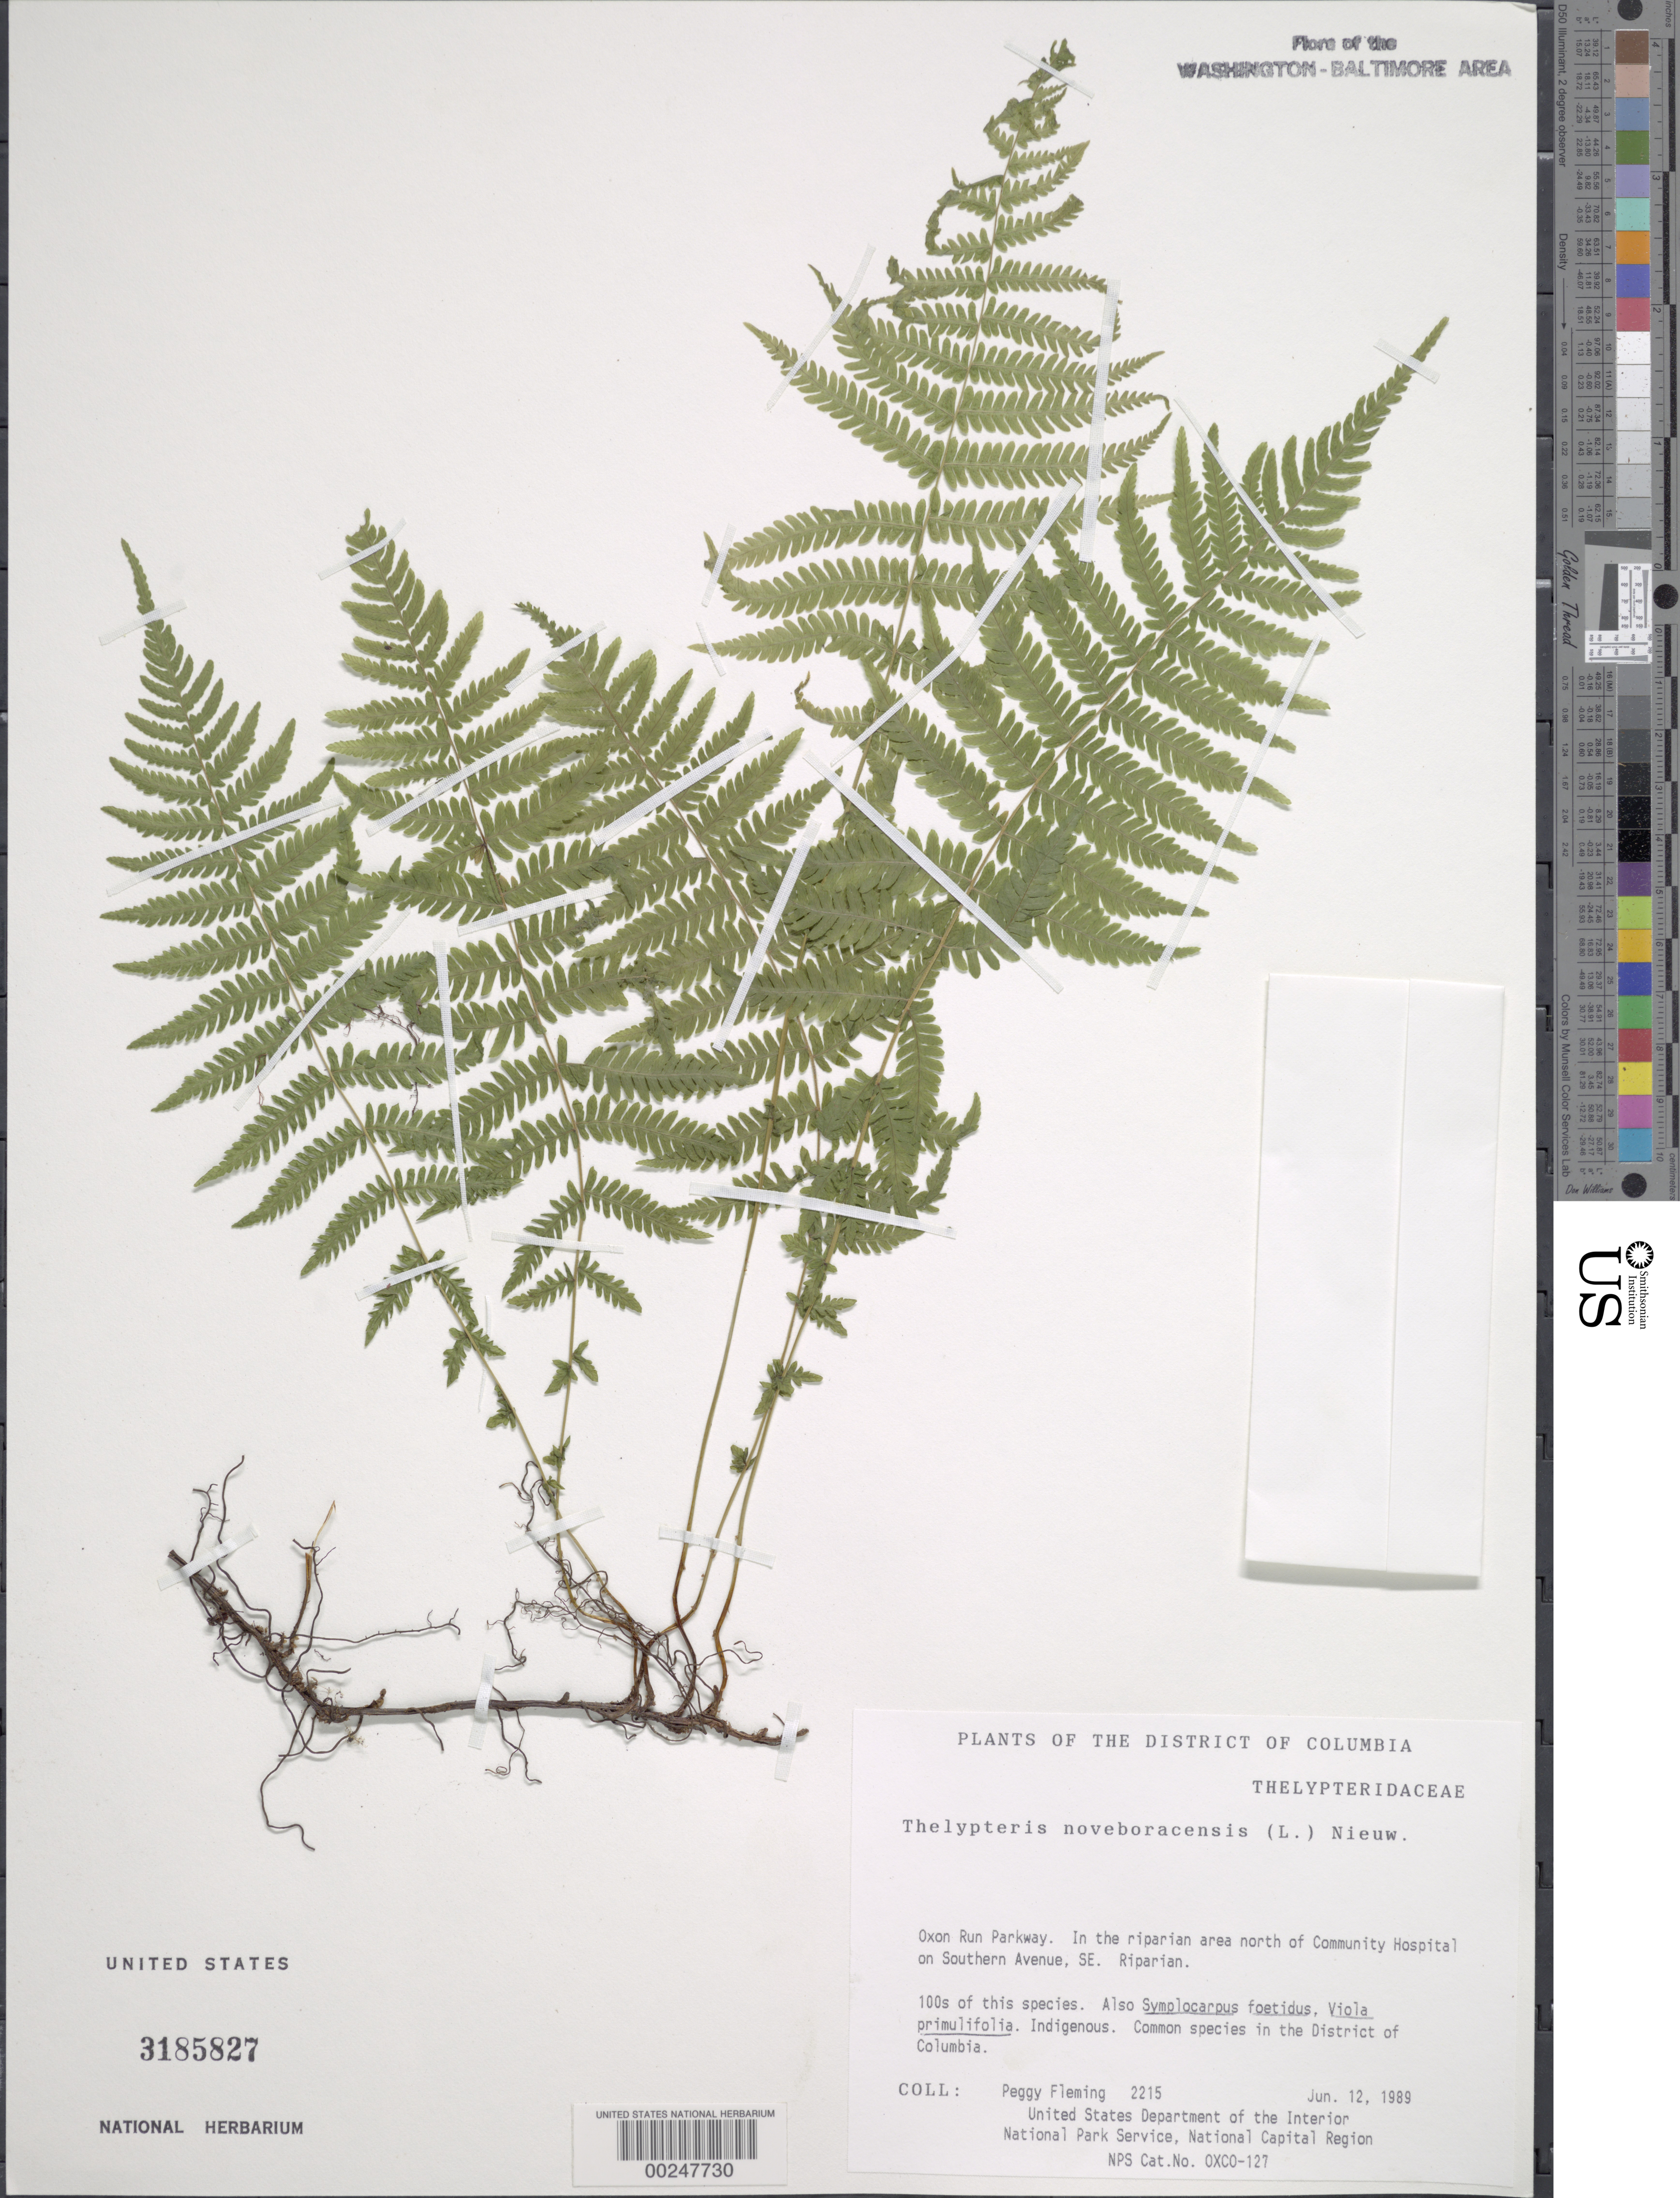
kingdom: Plantae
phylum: Tracheophyta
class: Polypodiopsida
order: Polypodiales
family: Thelypteridaceae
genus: Parathelypteris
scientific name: Parathelypteris noveboracensis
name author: (L.) Ching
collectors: P. Fleming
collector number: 2215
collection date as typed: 12 Jun 1989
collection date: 1989-06-12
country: United States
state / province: District of Columbia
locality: Oxon Run Parkway, N of Community Hospital on Southern Ave, SE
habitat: In the riparian area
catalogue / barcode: US 3185827